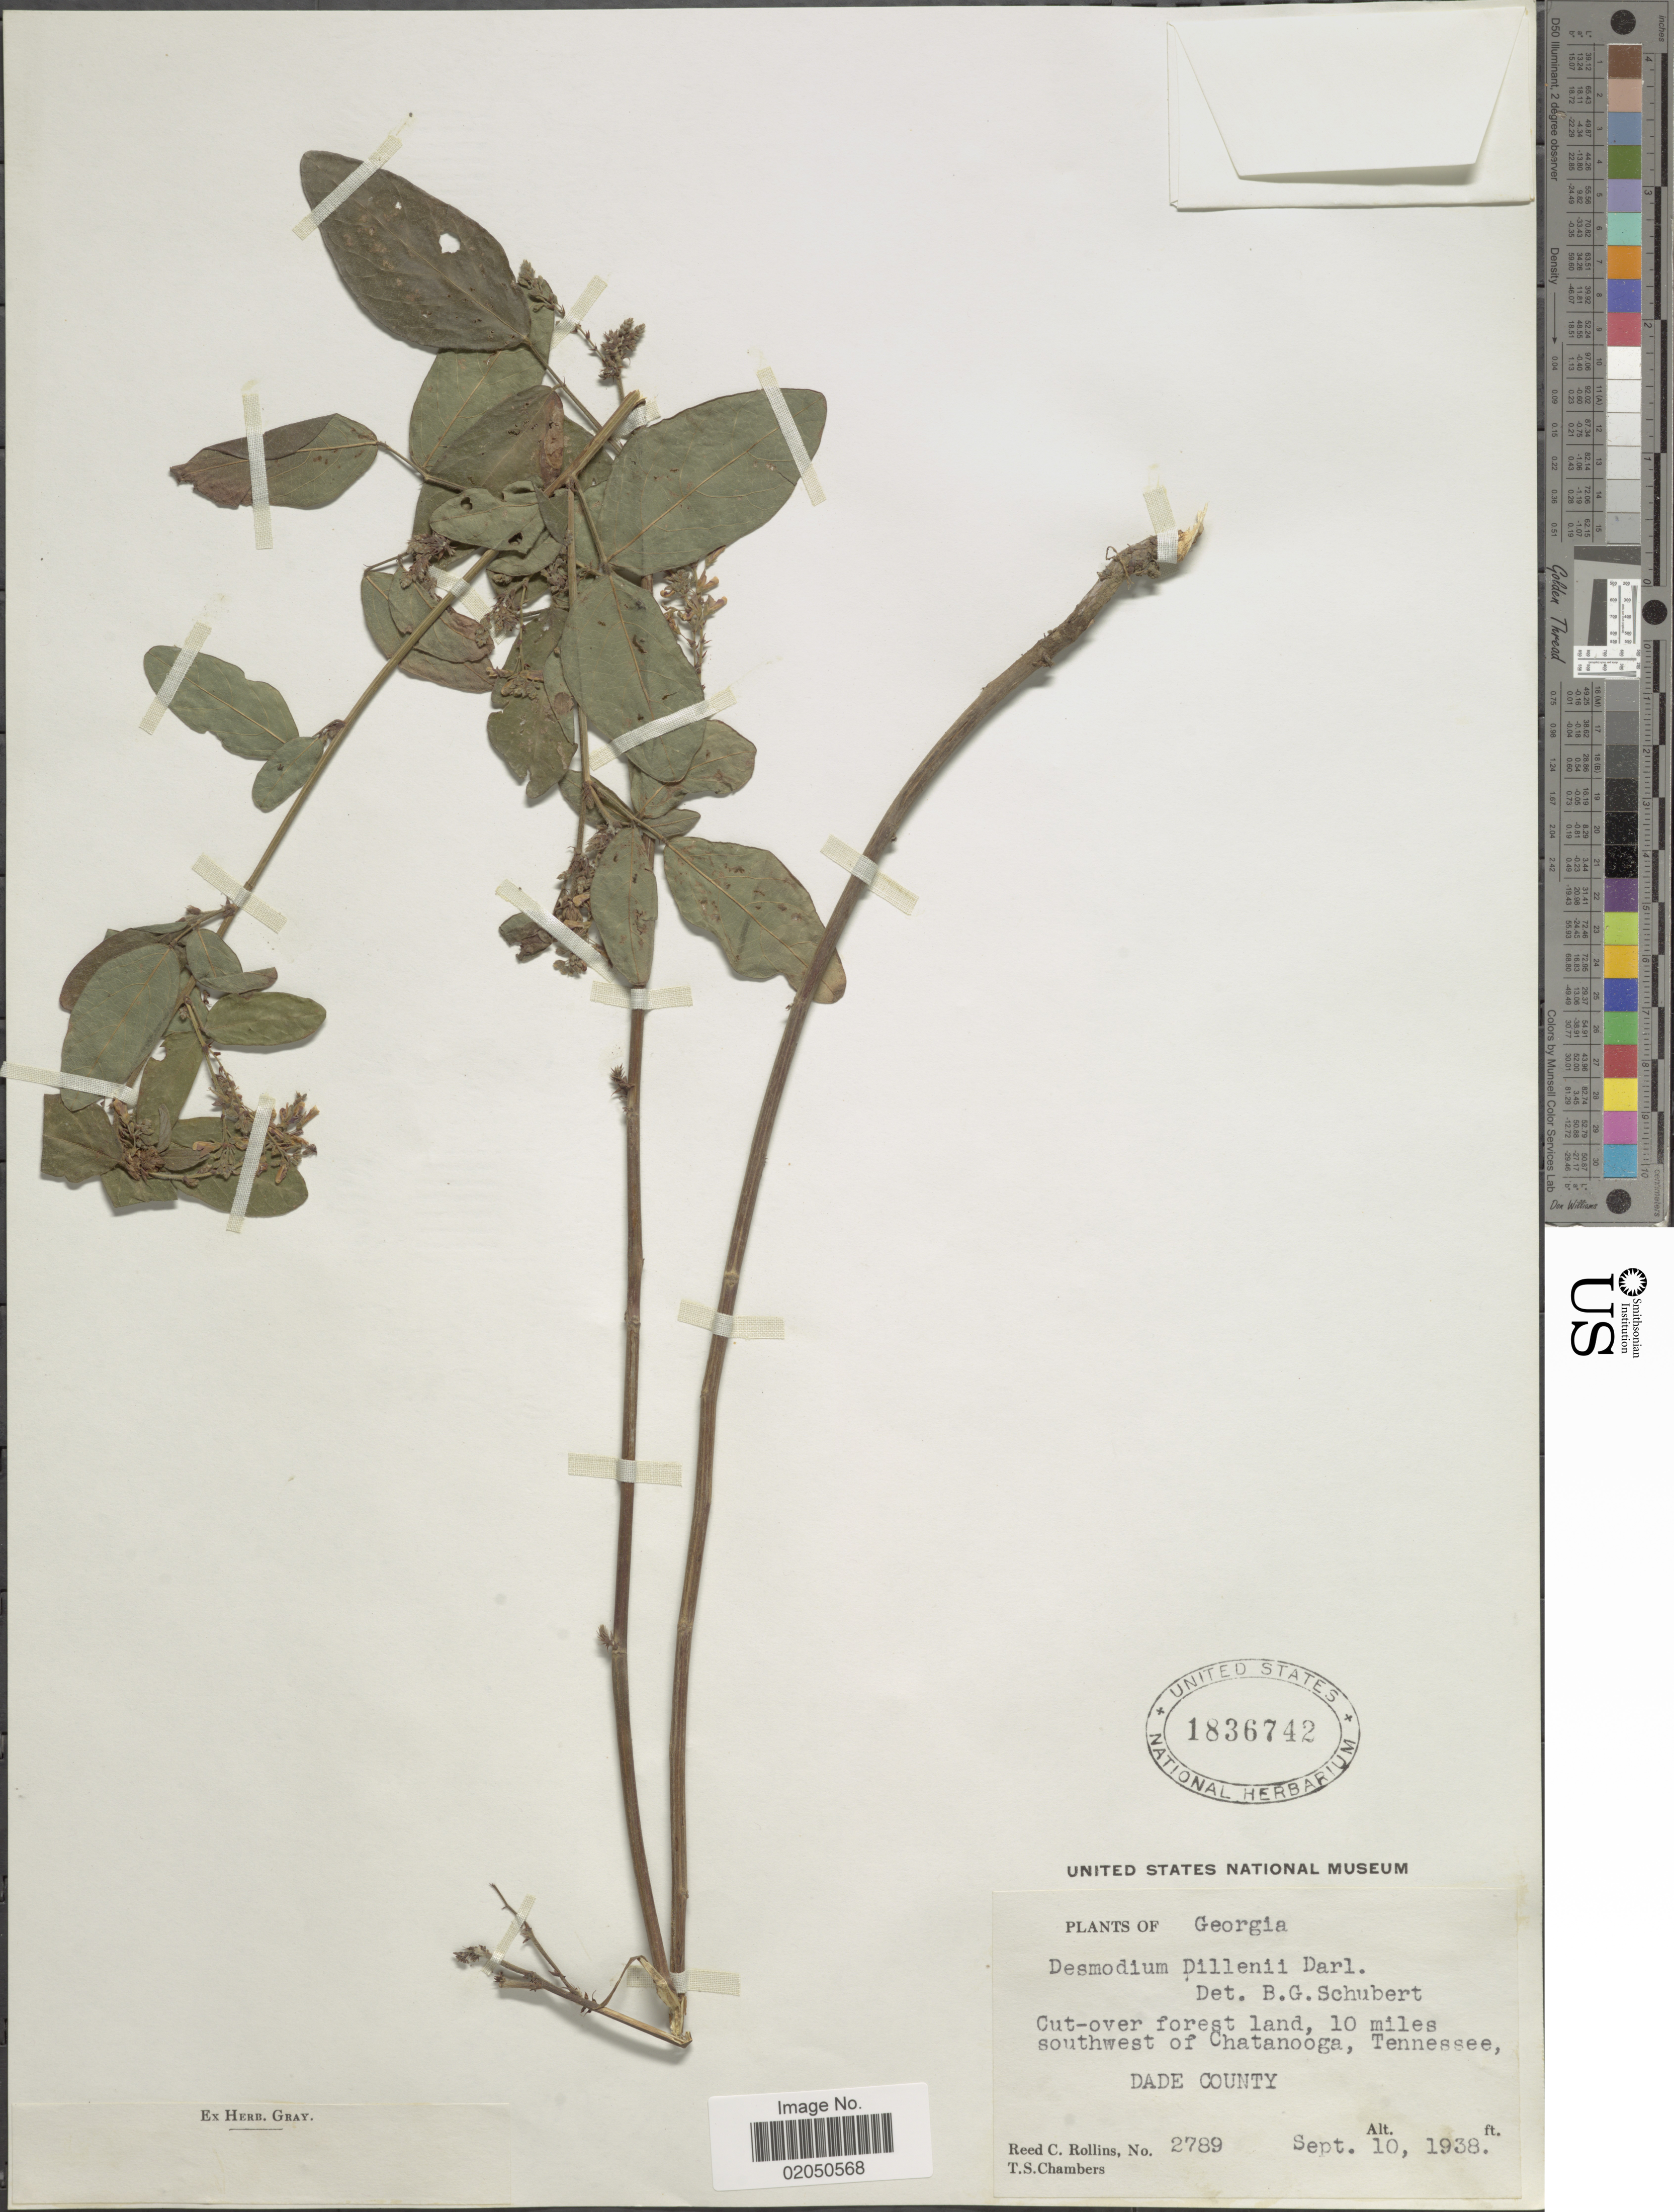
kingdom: Plantae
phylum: Tracheophyta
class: Magnoliopsida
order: Fabales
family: Fabaceae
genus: Desmodium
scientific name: Desmodium glabellum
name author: (Michx.) DC.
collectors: R. C. Rollins & T. Chambers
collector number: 2789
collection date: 1938-09-10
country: United States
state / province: Georgia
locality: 10 miles southwest of Chatanooga, Dade County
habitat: cut-over forest land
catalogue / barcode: US 1836742